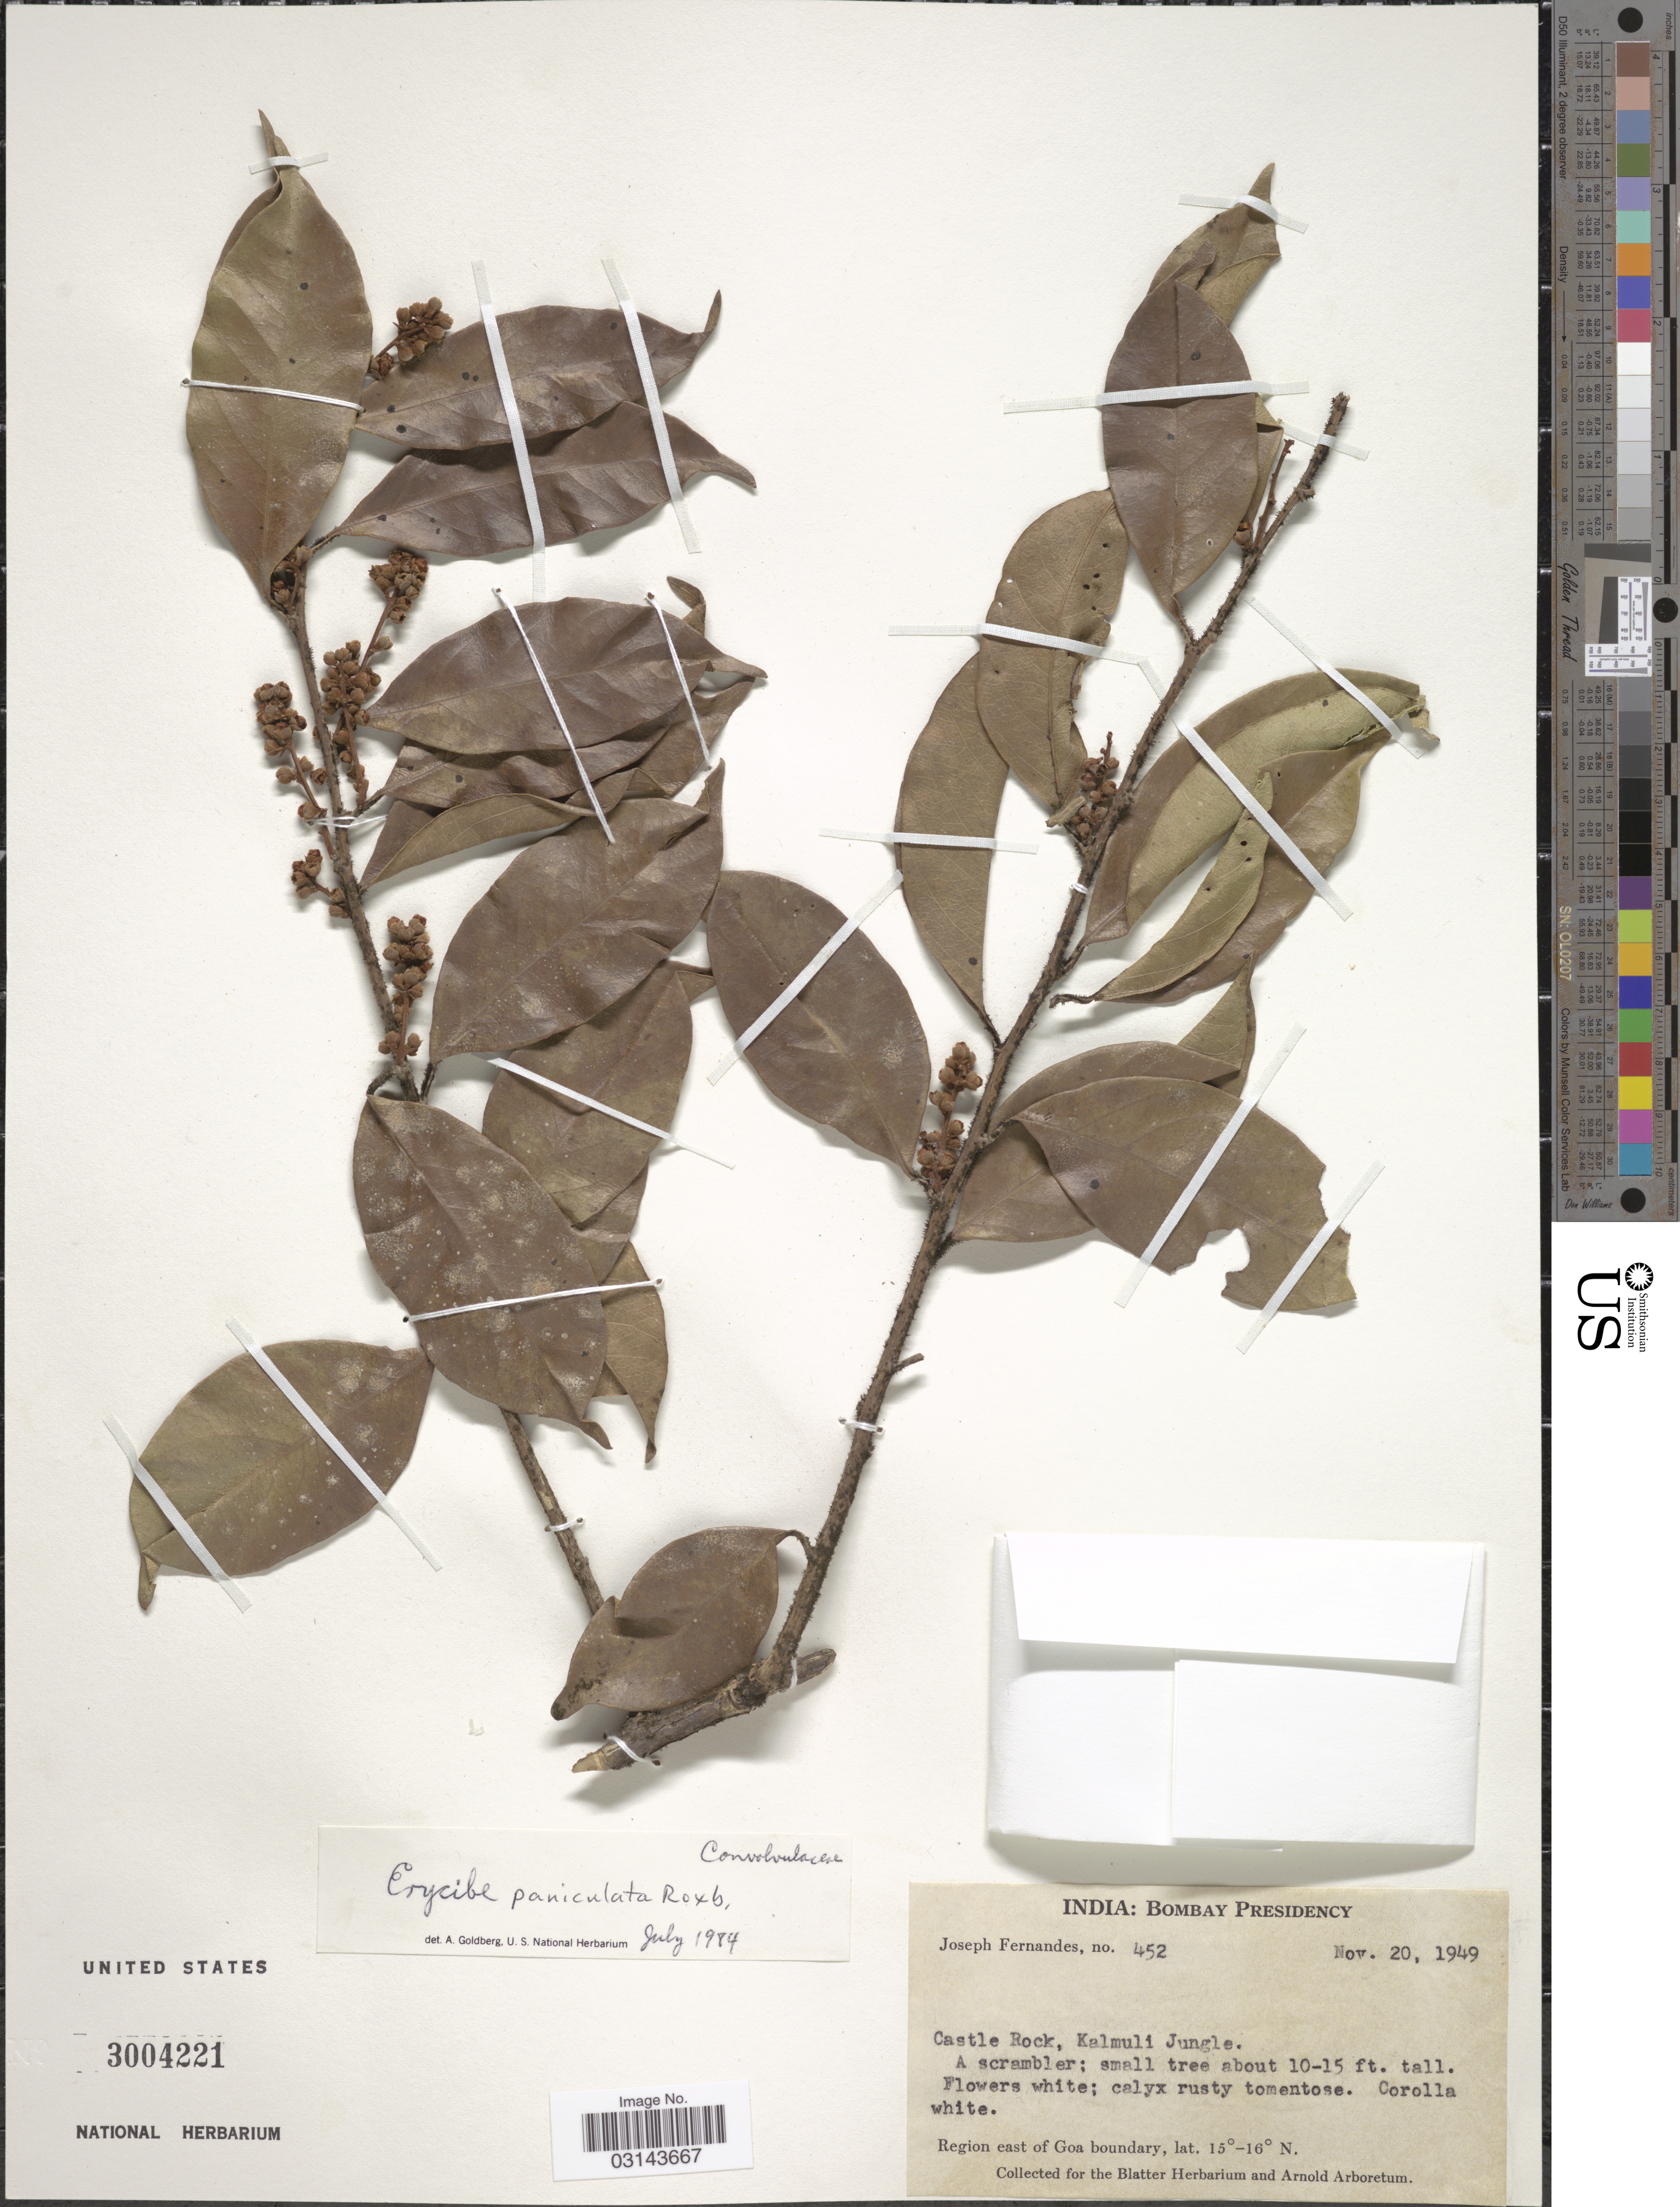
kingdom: Plantae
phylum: Tracheophyta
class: Magnoliopsida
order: Solanales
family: Convolvulaceae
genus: Erycibe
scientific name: Erycibe paniculata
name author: Roxb.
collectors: J. Fernandes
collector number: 451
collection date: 1949-11-20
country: India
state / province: Goa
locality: Castle Rock, Kalmuli Jungle. Region east of Goa boundary.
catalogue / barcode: US 3004221